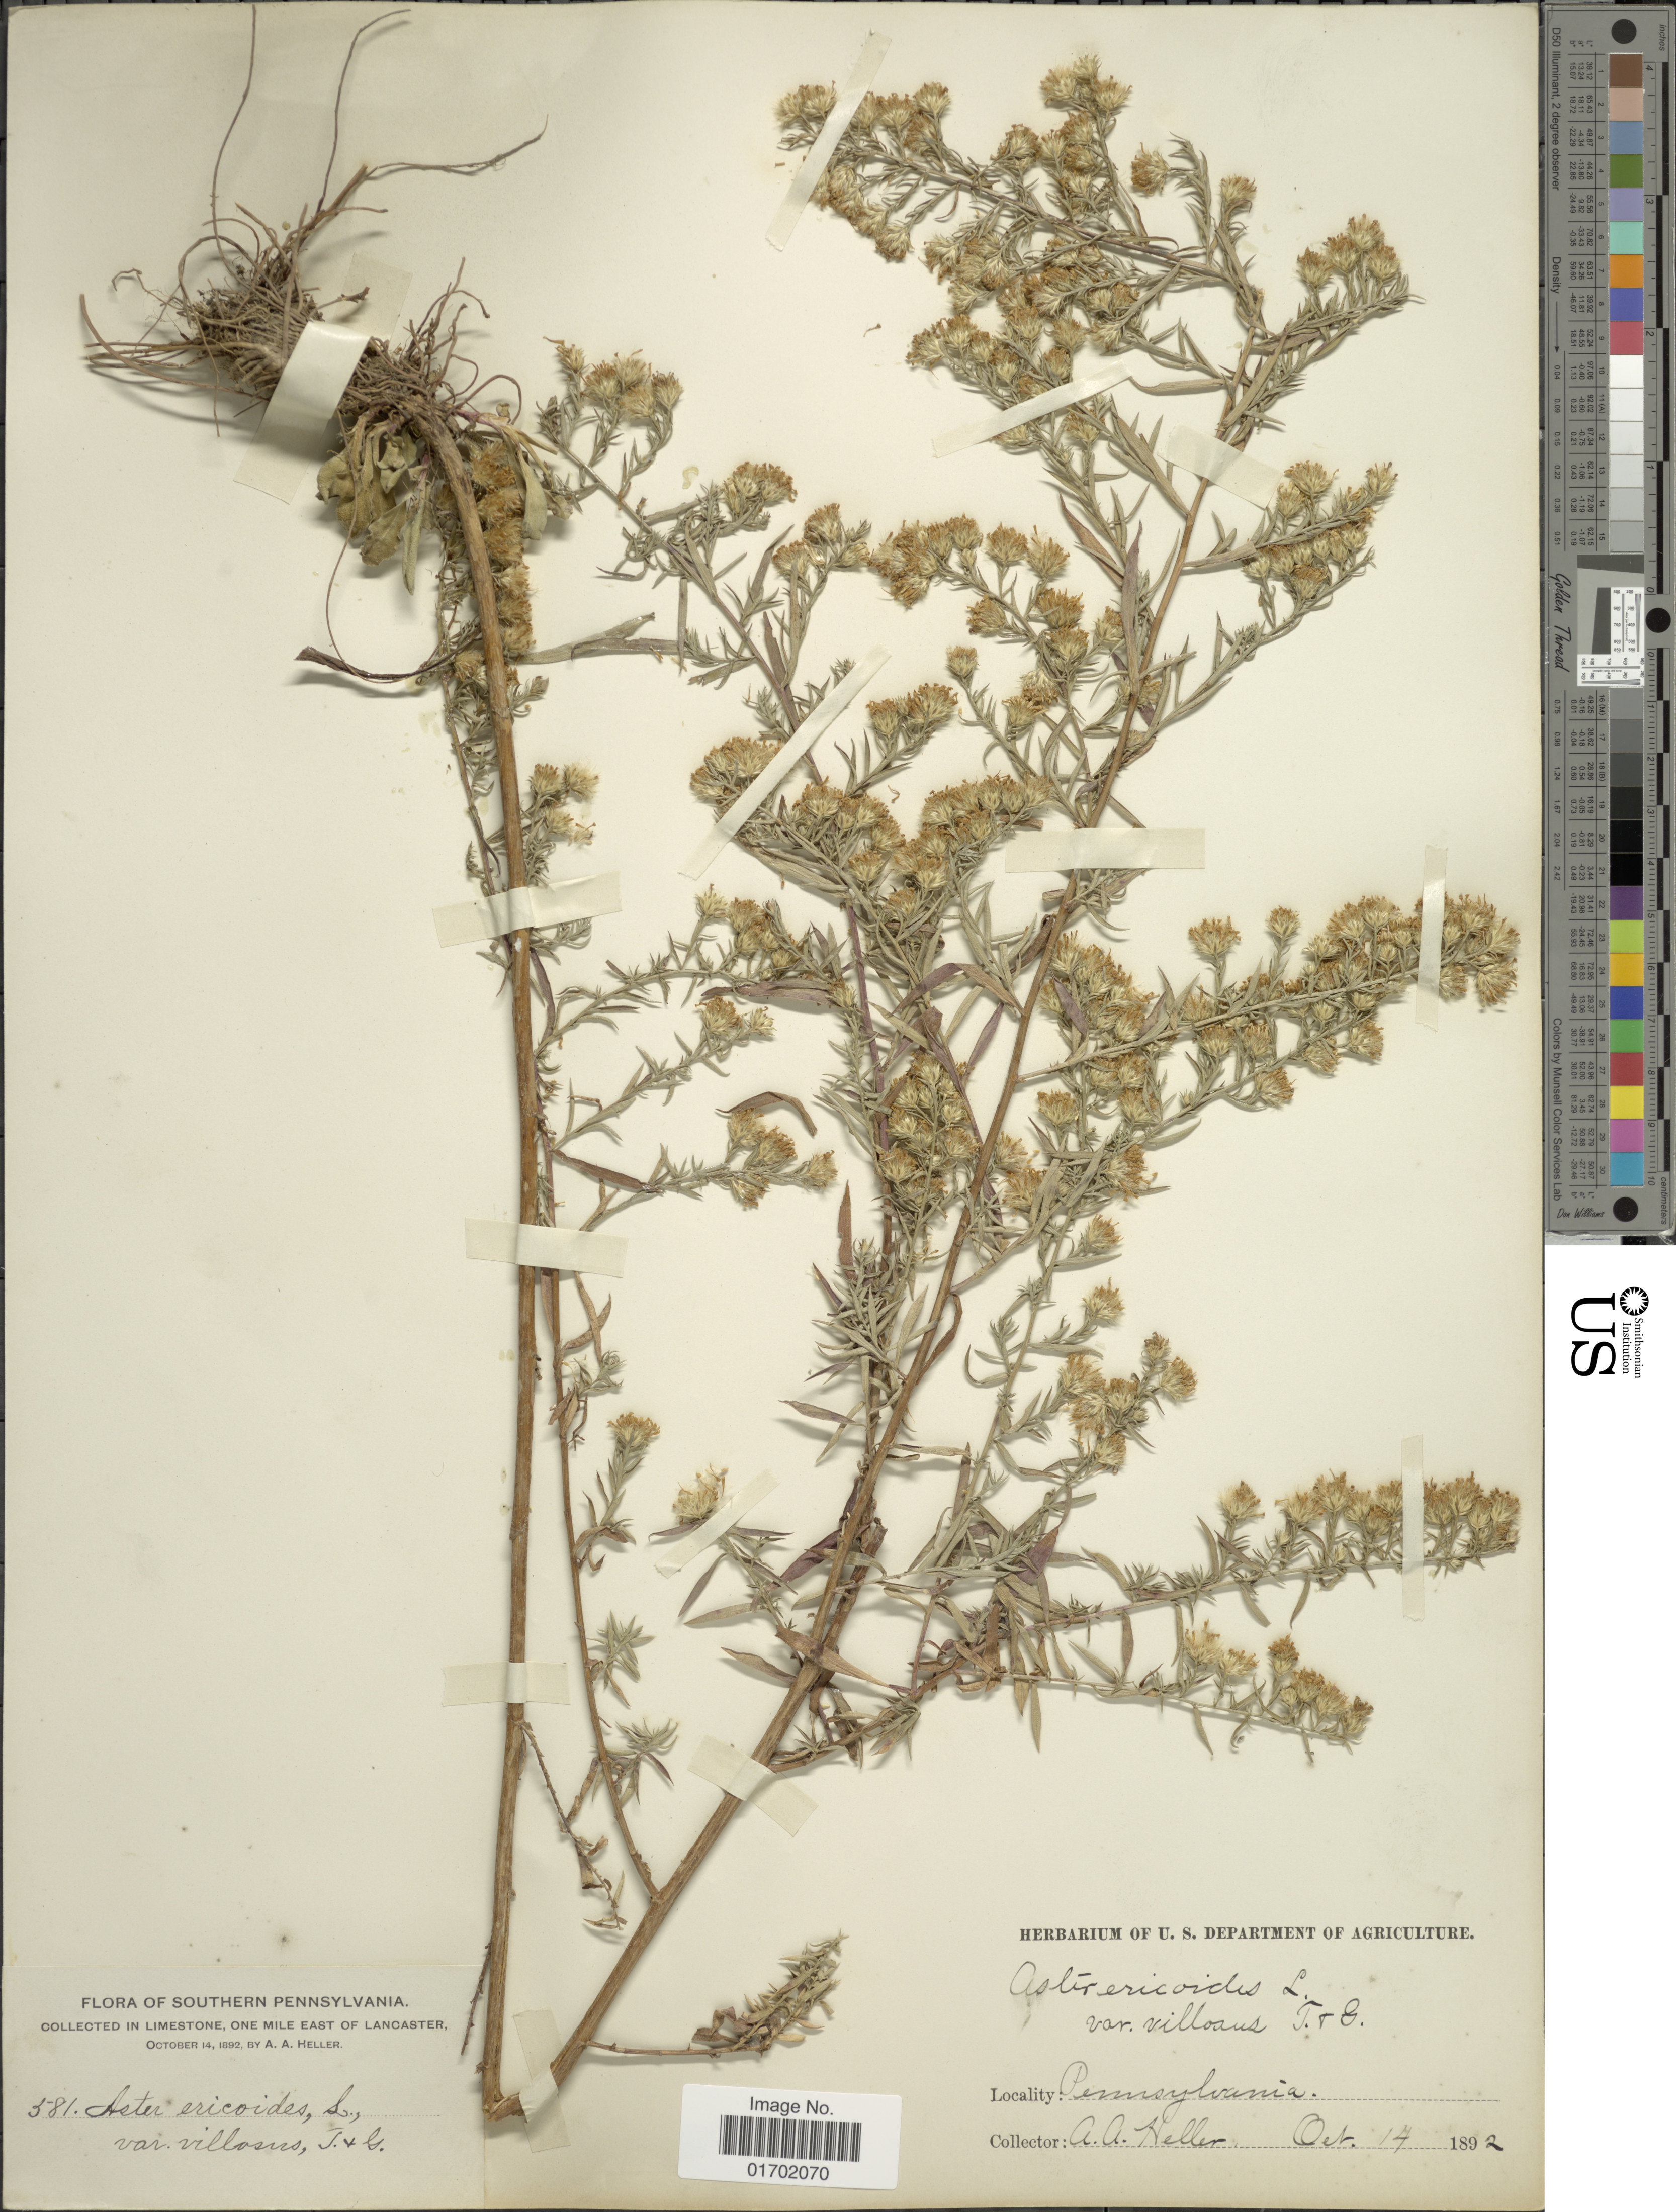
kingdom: Plantae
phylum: Tracheophyta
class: Magnoliopsida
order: Asterales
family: Asteraceae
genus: Symphyotrichum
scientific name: Symphyotrichum pilosum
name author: (Willd.) G.L. Nesom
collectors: A. A. Heller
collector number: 581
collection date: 1892-10-14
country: United States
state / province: Pennsylvania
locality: Southern Pennsylvania, in Limestone, one mile east of Lancaster